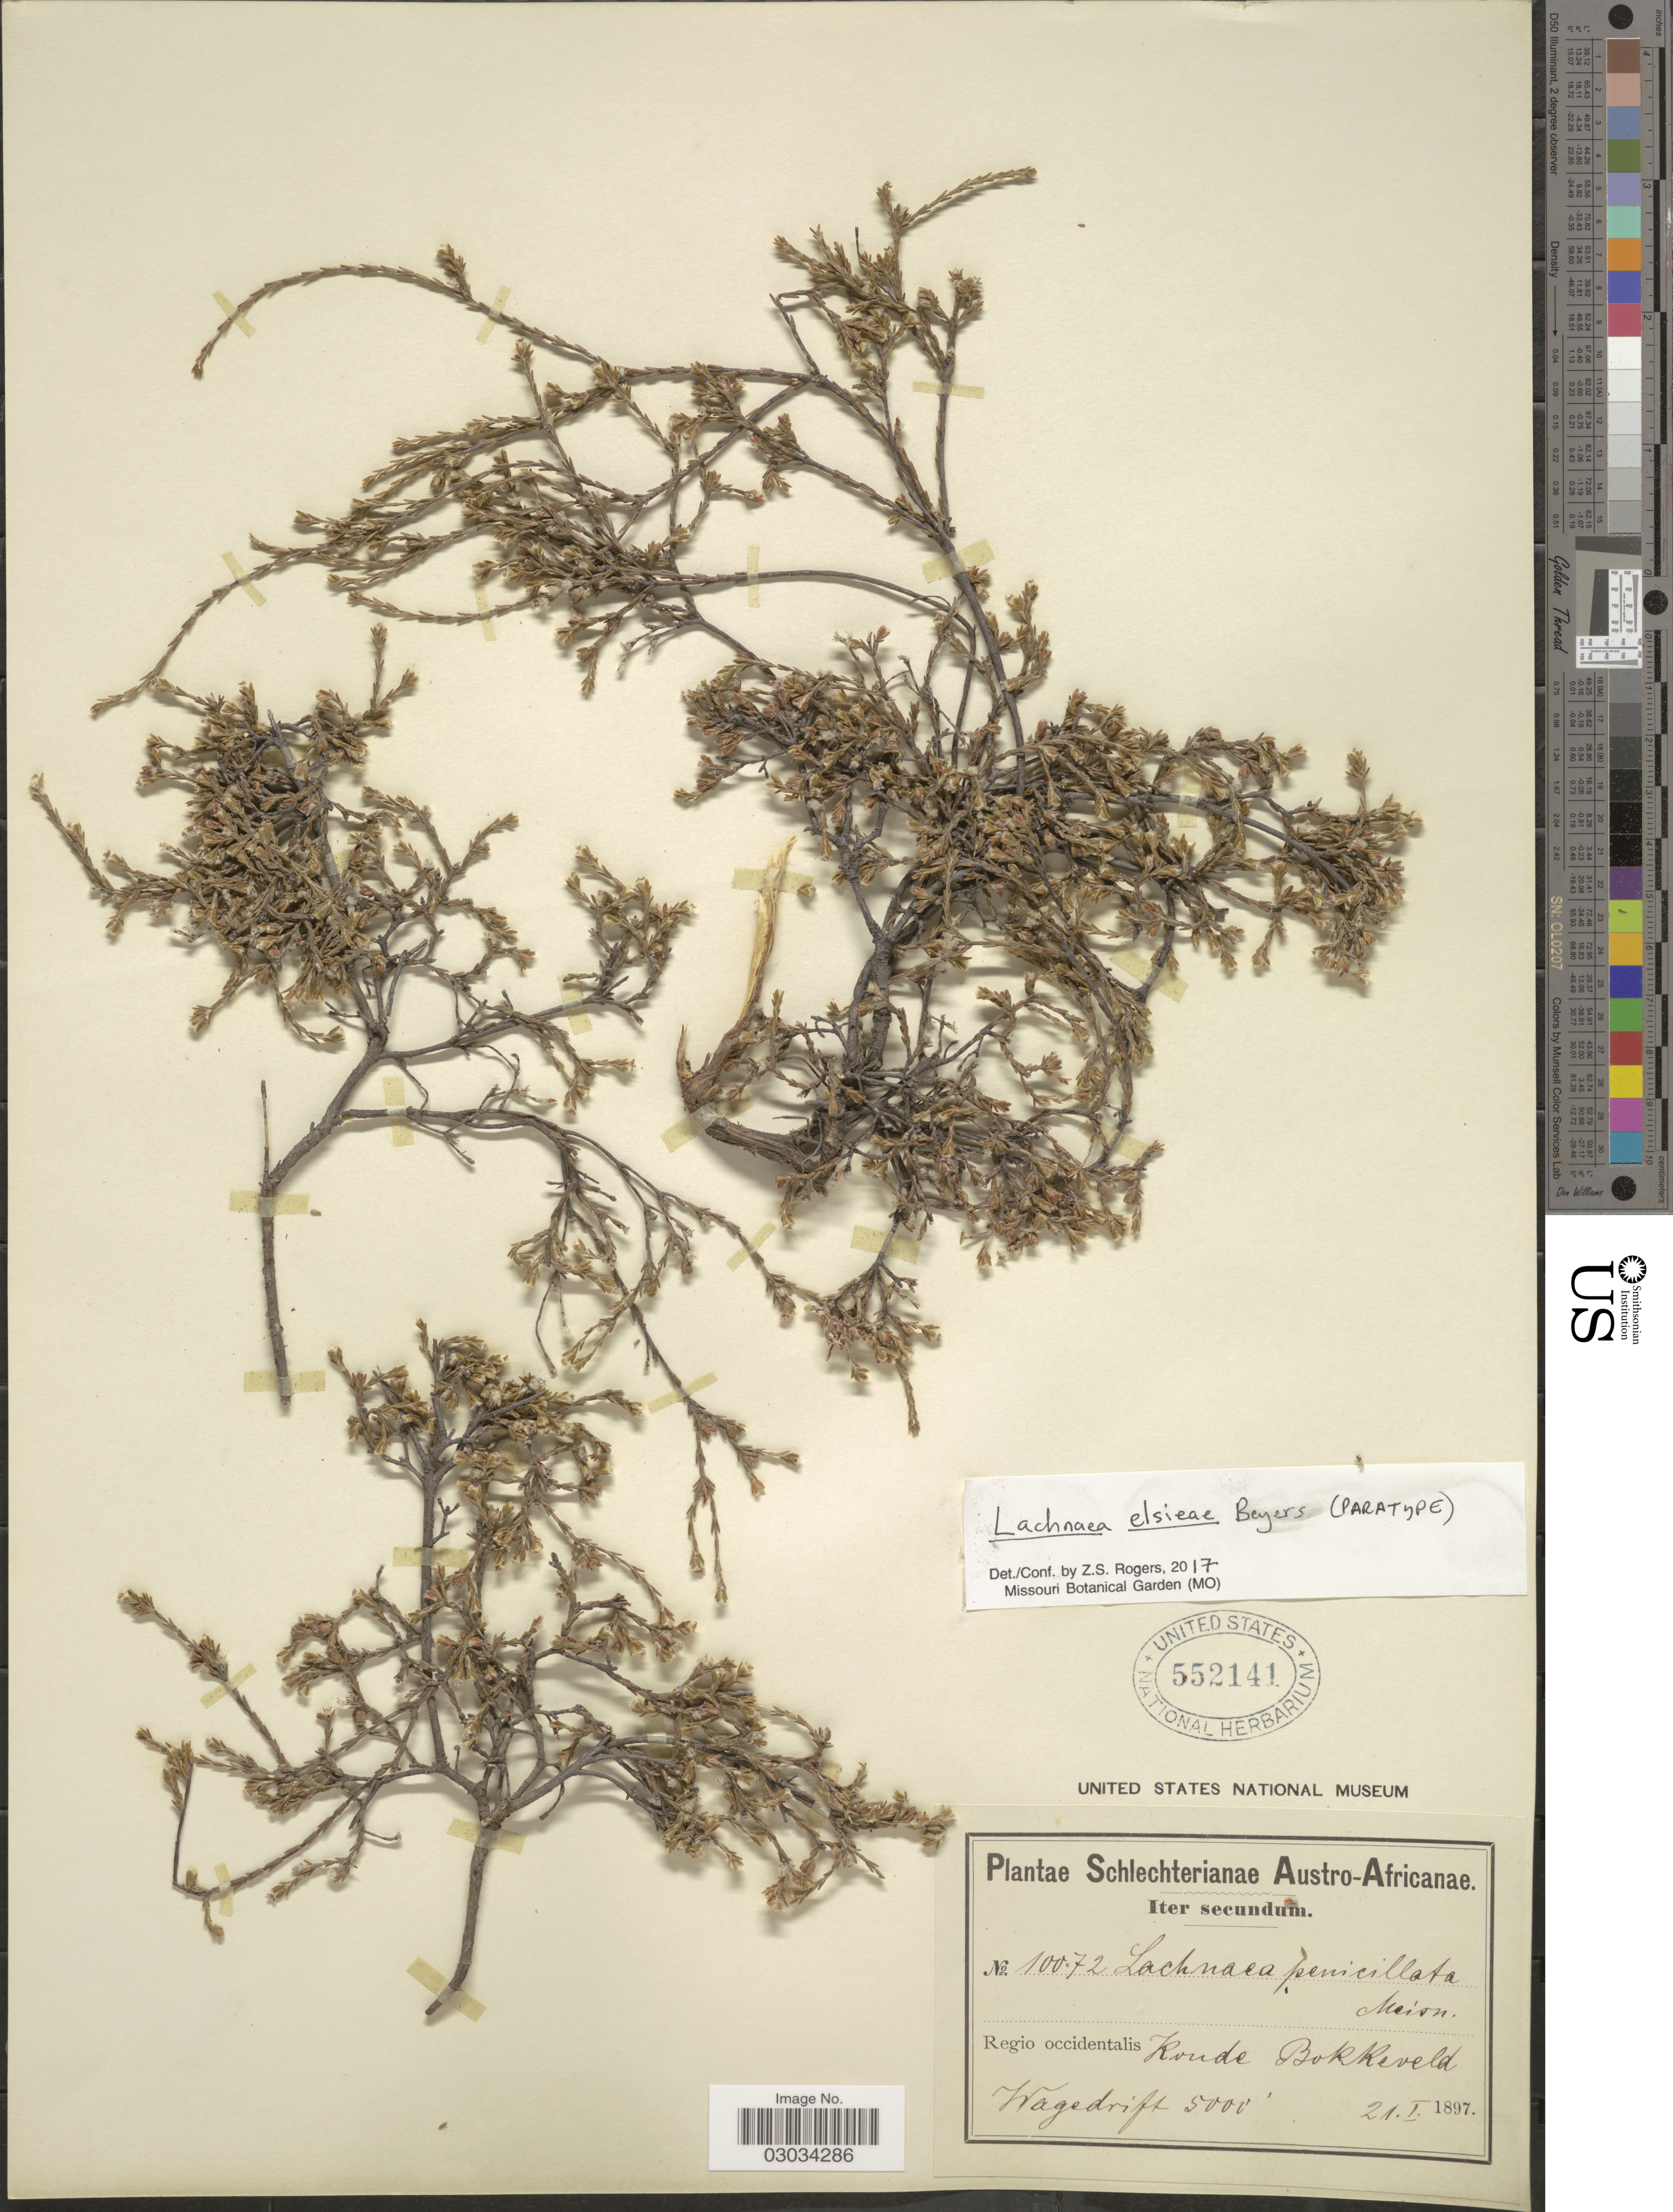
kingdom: Plantae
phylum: Tracheophyta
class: Magnoliopsida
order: Malvales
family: Thymelaeaceae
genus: Lachnaea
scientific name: Lachnaea elsieae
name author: Beyers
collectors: Schlechter, --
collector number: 10072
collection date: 1897-01-21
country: South Africa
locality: Austro-Africanae. Regio occidentalis Koude Bokkeveld. Wagedrift.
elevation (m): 1524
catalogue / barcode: US 552141